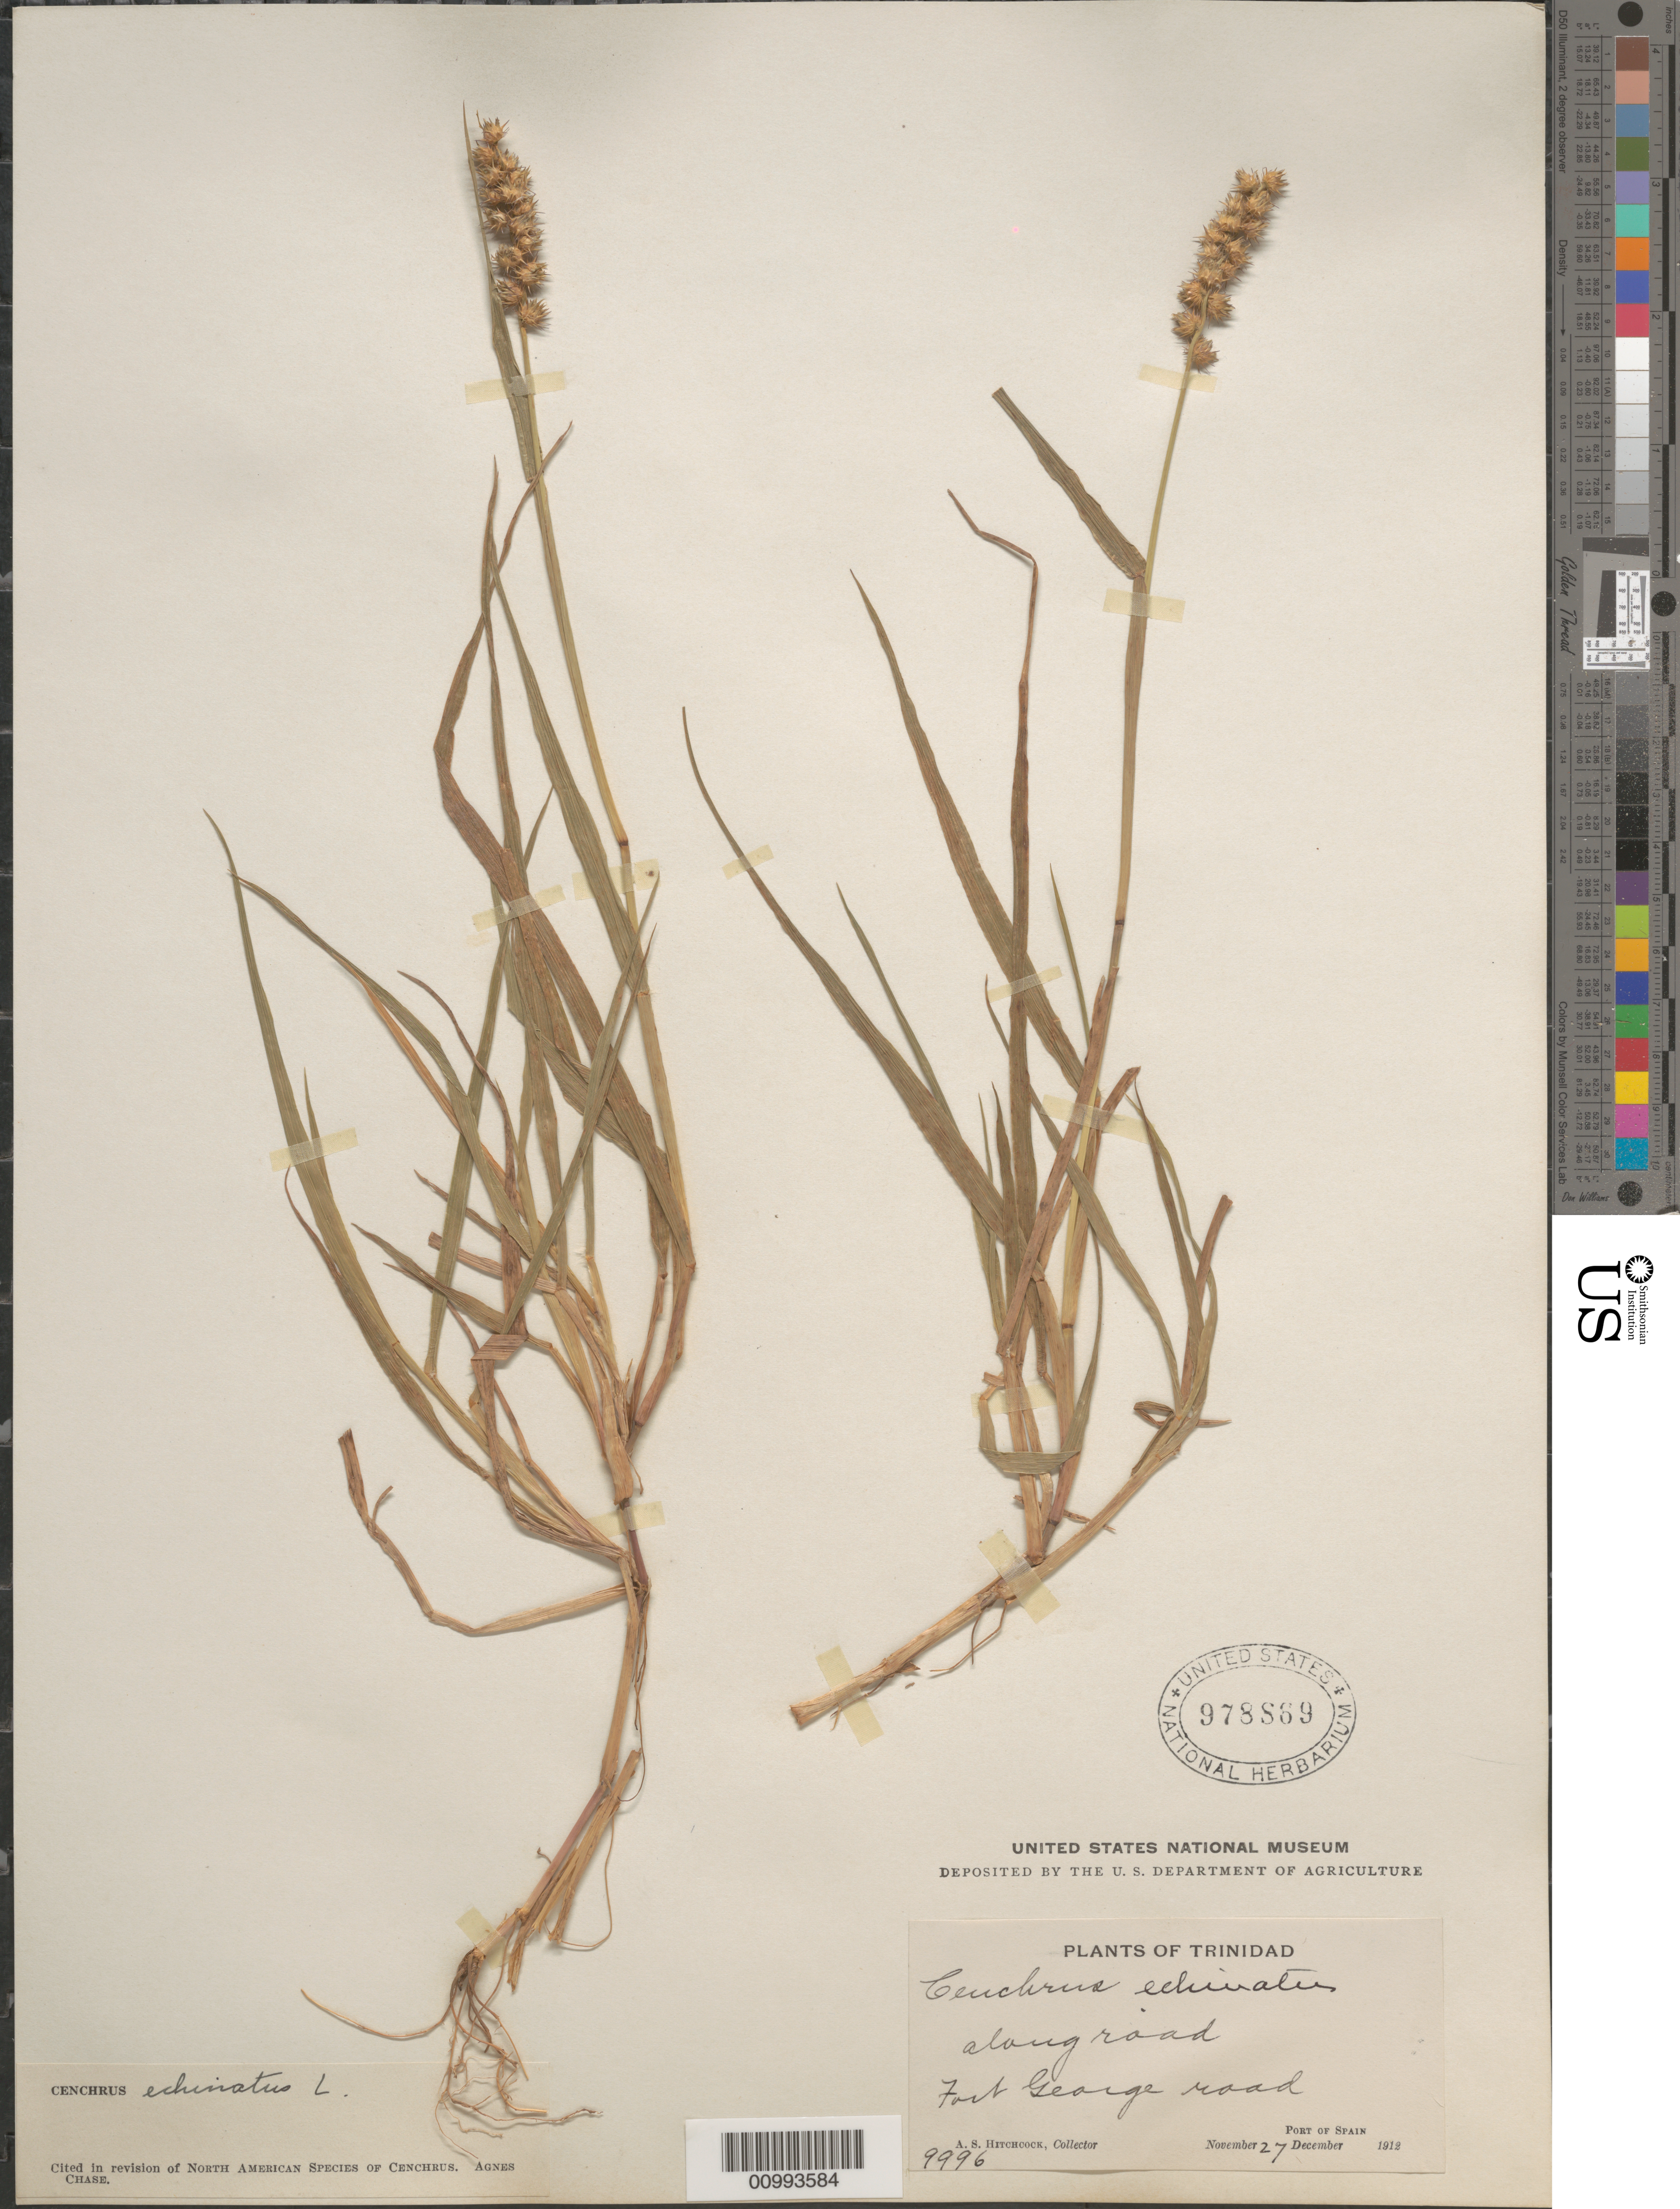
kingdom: Plantae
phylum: Tracheophyta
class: Liliopsida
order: Poales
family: Poaceae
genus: Cenchrus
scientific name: Cenchrus echinatus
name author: L.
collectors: A. S. Hitchcock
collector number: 9996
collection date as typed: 27 Nov 1912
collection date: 1912-11-27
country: Trinidad and Tobago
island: Trinidad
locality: Port of Spain, Fort George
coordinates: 0 N, 0 E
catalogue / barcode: US 978869